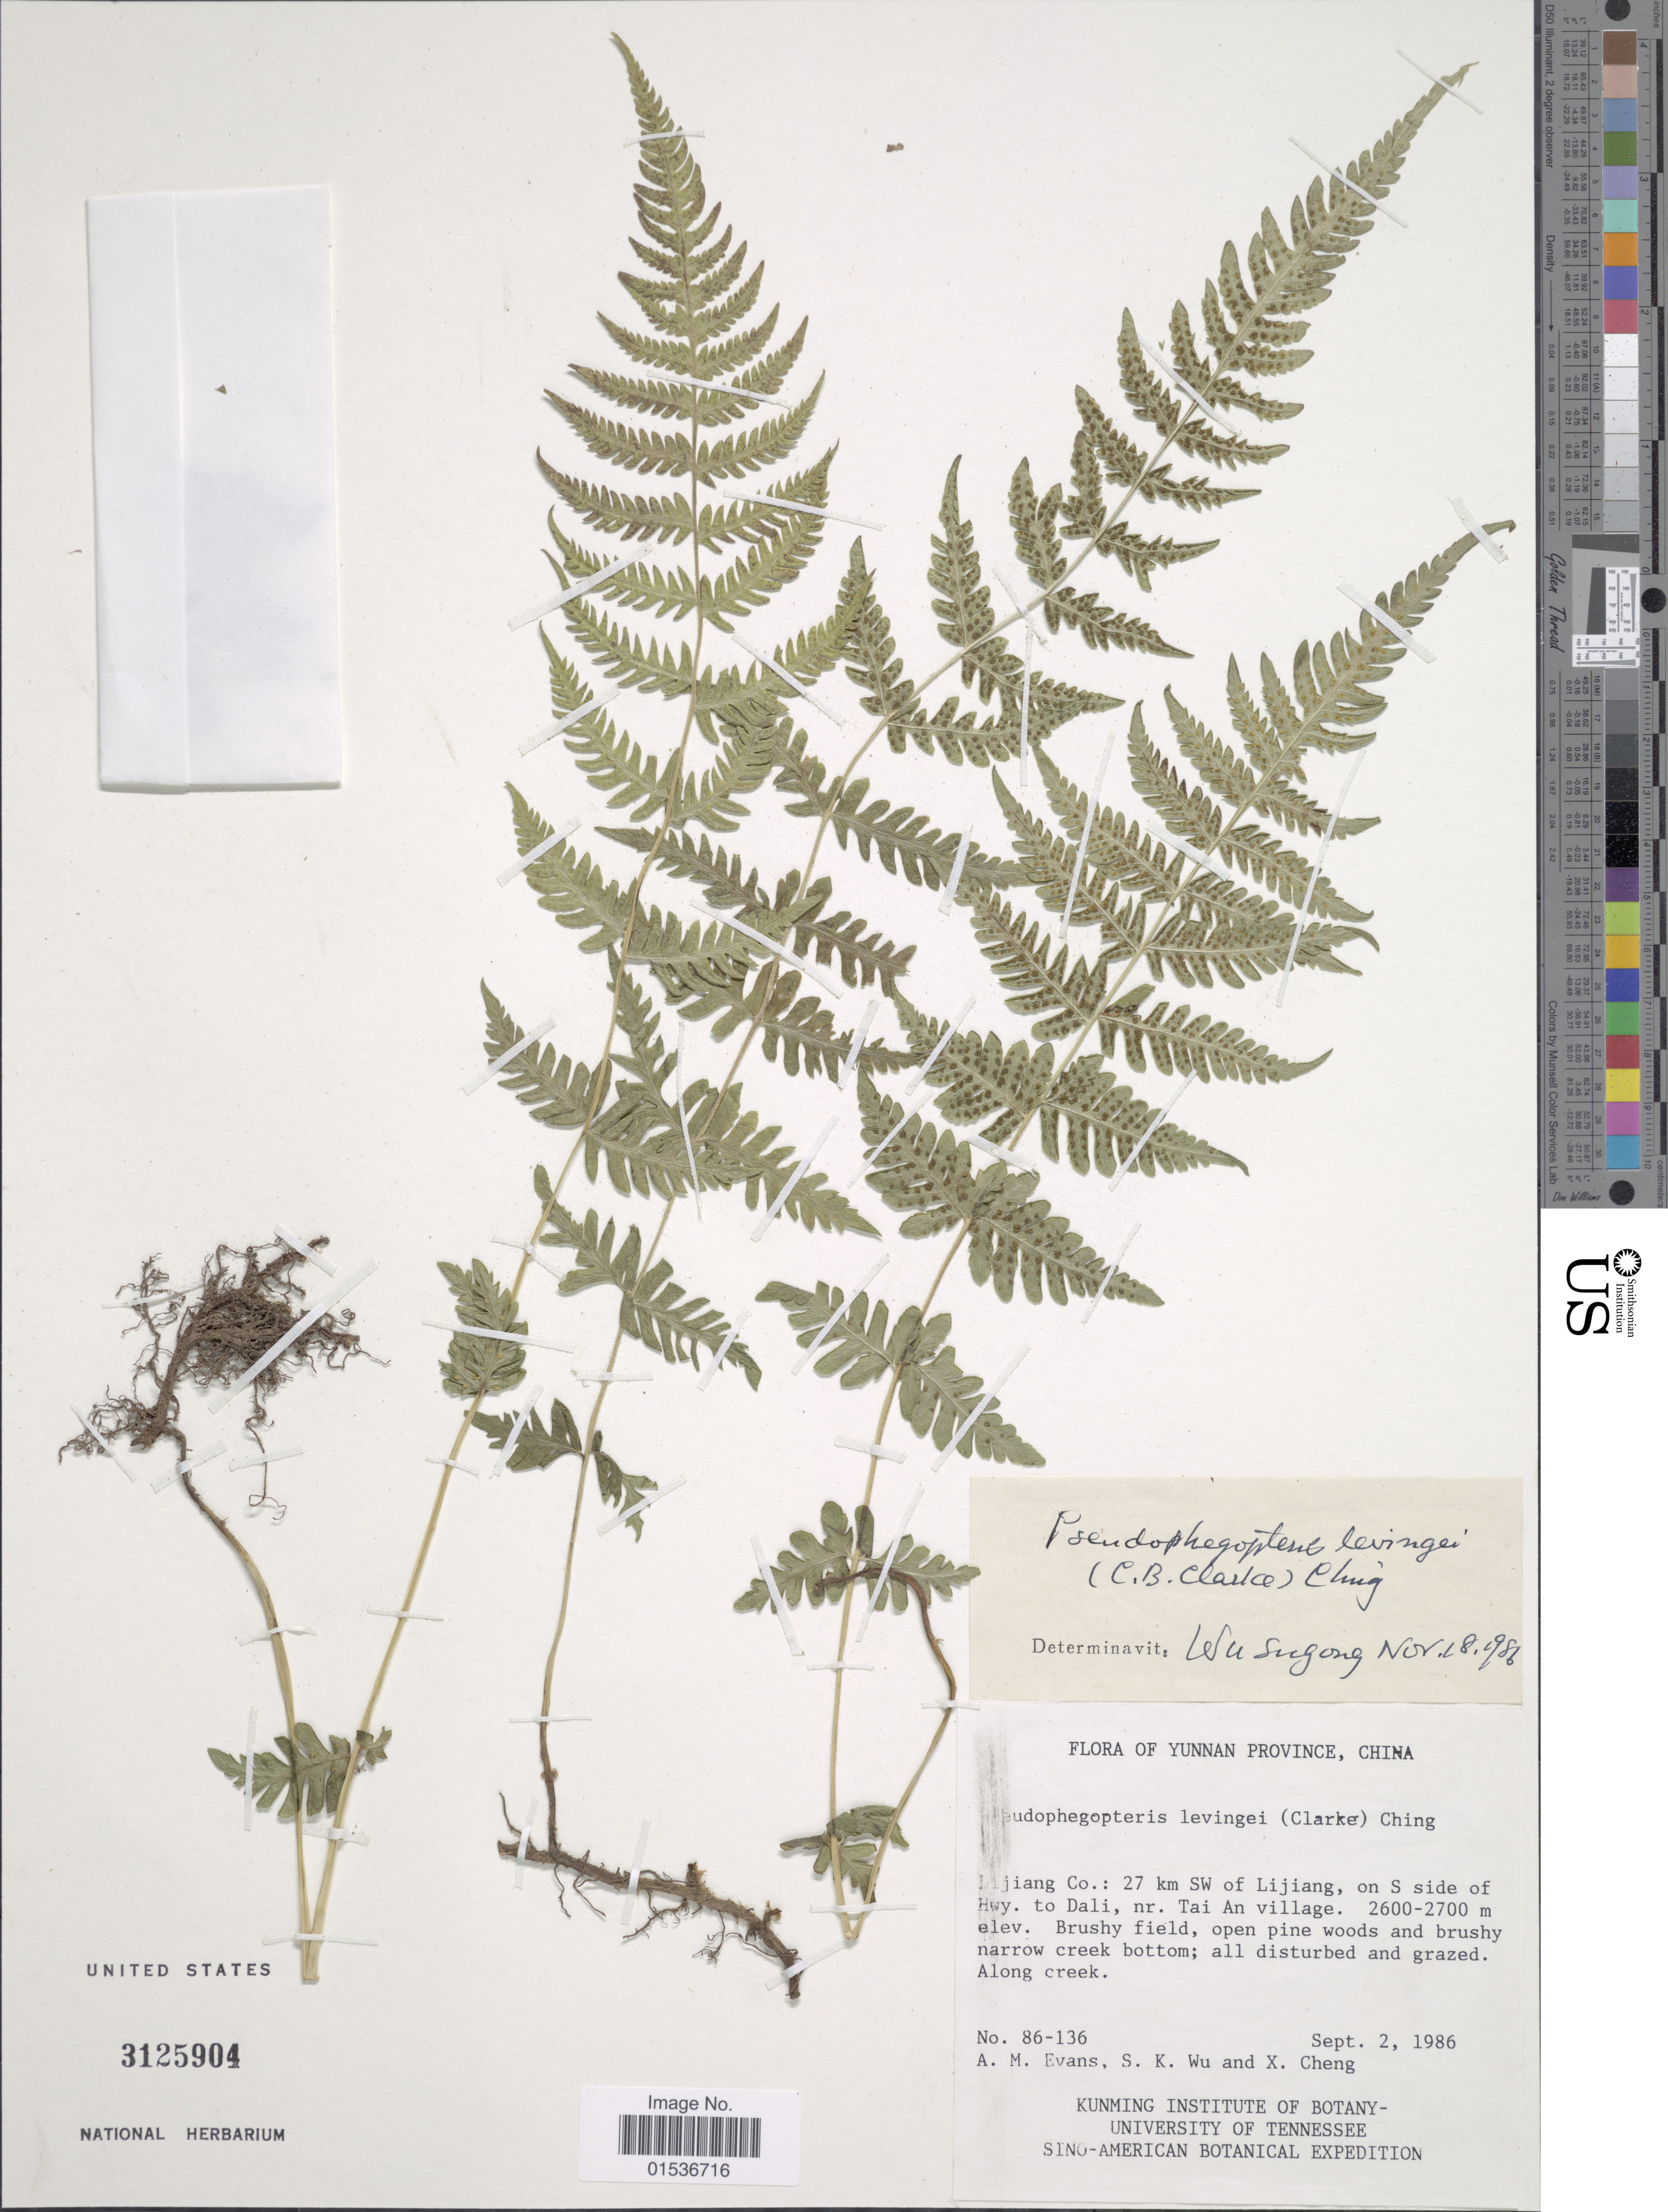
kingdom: Plantae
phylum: Tracheophyta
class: Polypodiopsida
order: Polypodiales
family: Thelypteridaceae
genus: Pseudophegopteris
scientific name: Pseudophegopteris levingei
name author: (C.B. Clarke) Ching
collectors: A. M. Evans, S. K. Wu & X. Cheng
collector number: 86-136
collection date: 1986-09-02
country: China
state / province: Yunnan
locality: Yunnan Province, China Lijang Co.: 27 km SW of Lijiang, on S side of Hwy. to Dali, nr. Tai An village.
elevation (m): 2600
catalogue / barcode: US 3125904